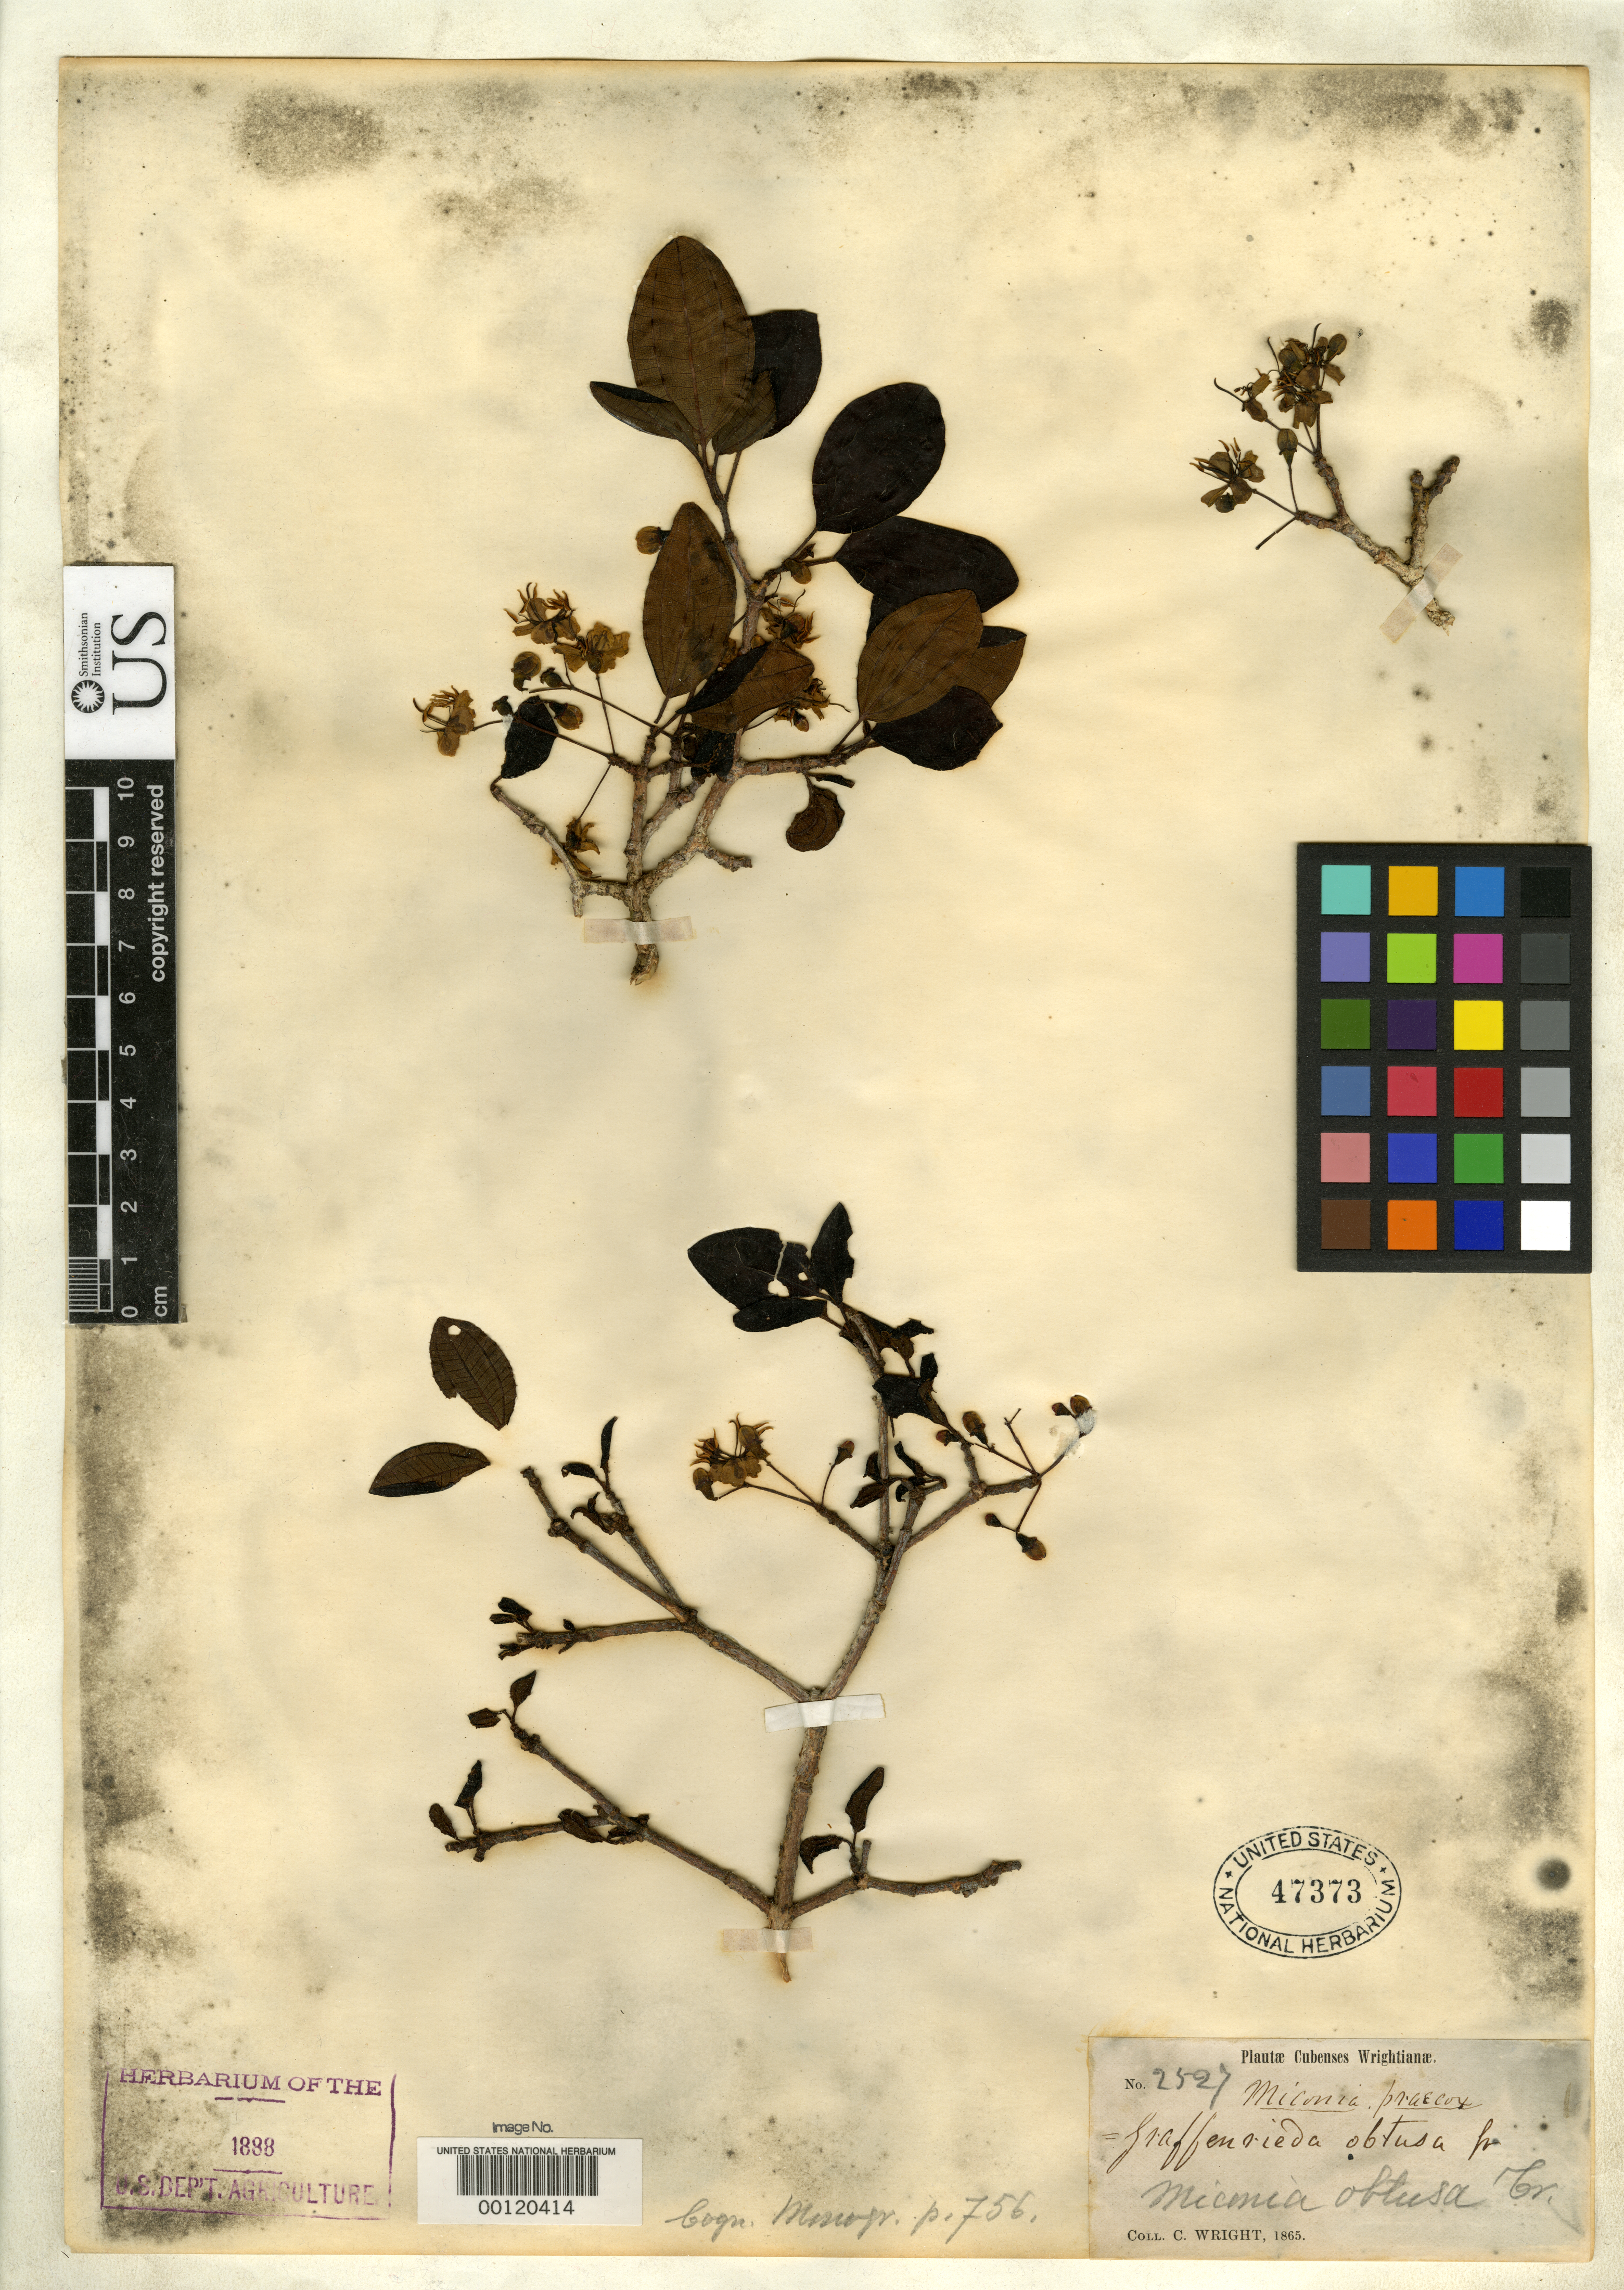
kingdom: Plantae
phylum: Tracheophyta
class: Magnoliopsida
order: Myrtales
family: Melastomataceae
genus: Graffenrieda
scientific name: Graffenrieda obtusa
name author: Griseb.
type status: Isotype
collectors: C. Wright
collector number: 2527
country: Cuba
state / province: Oriente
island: Greater Antilles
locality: Baracoa.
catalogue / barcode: US 47373